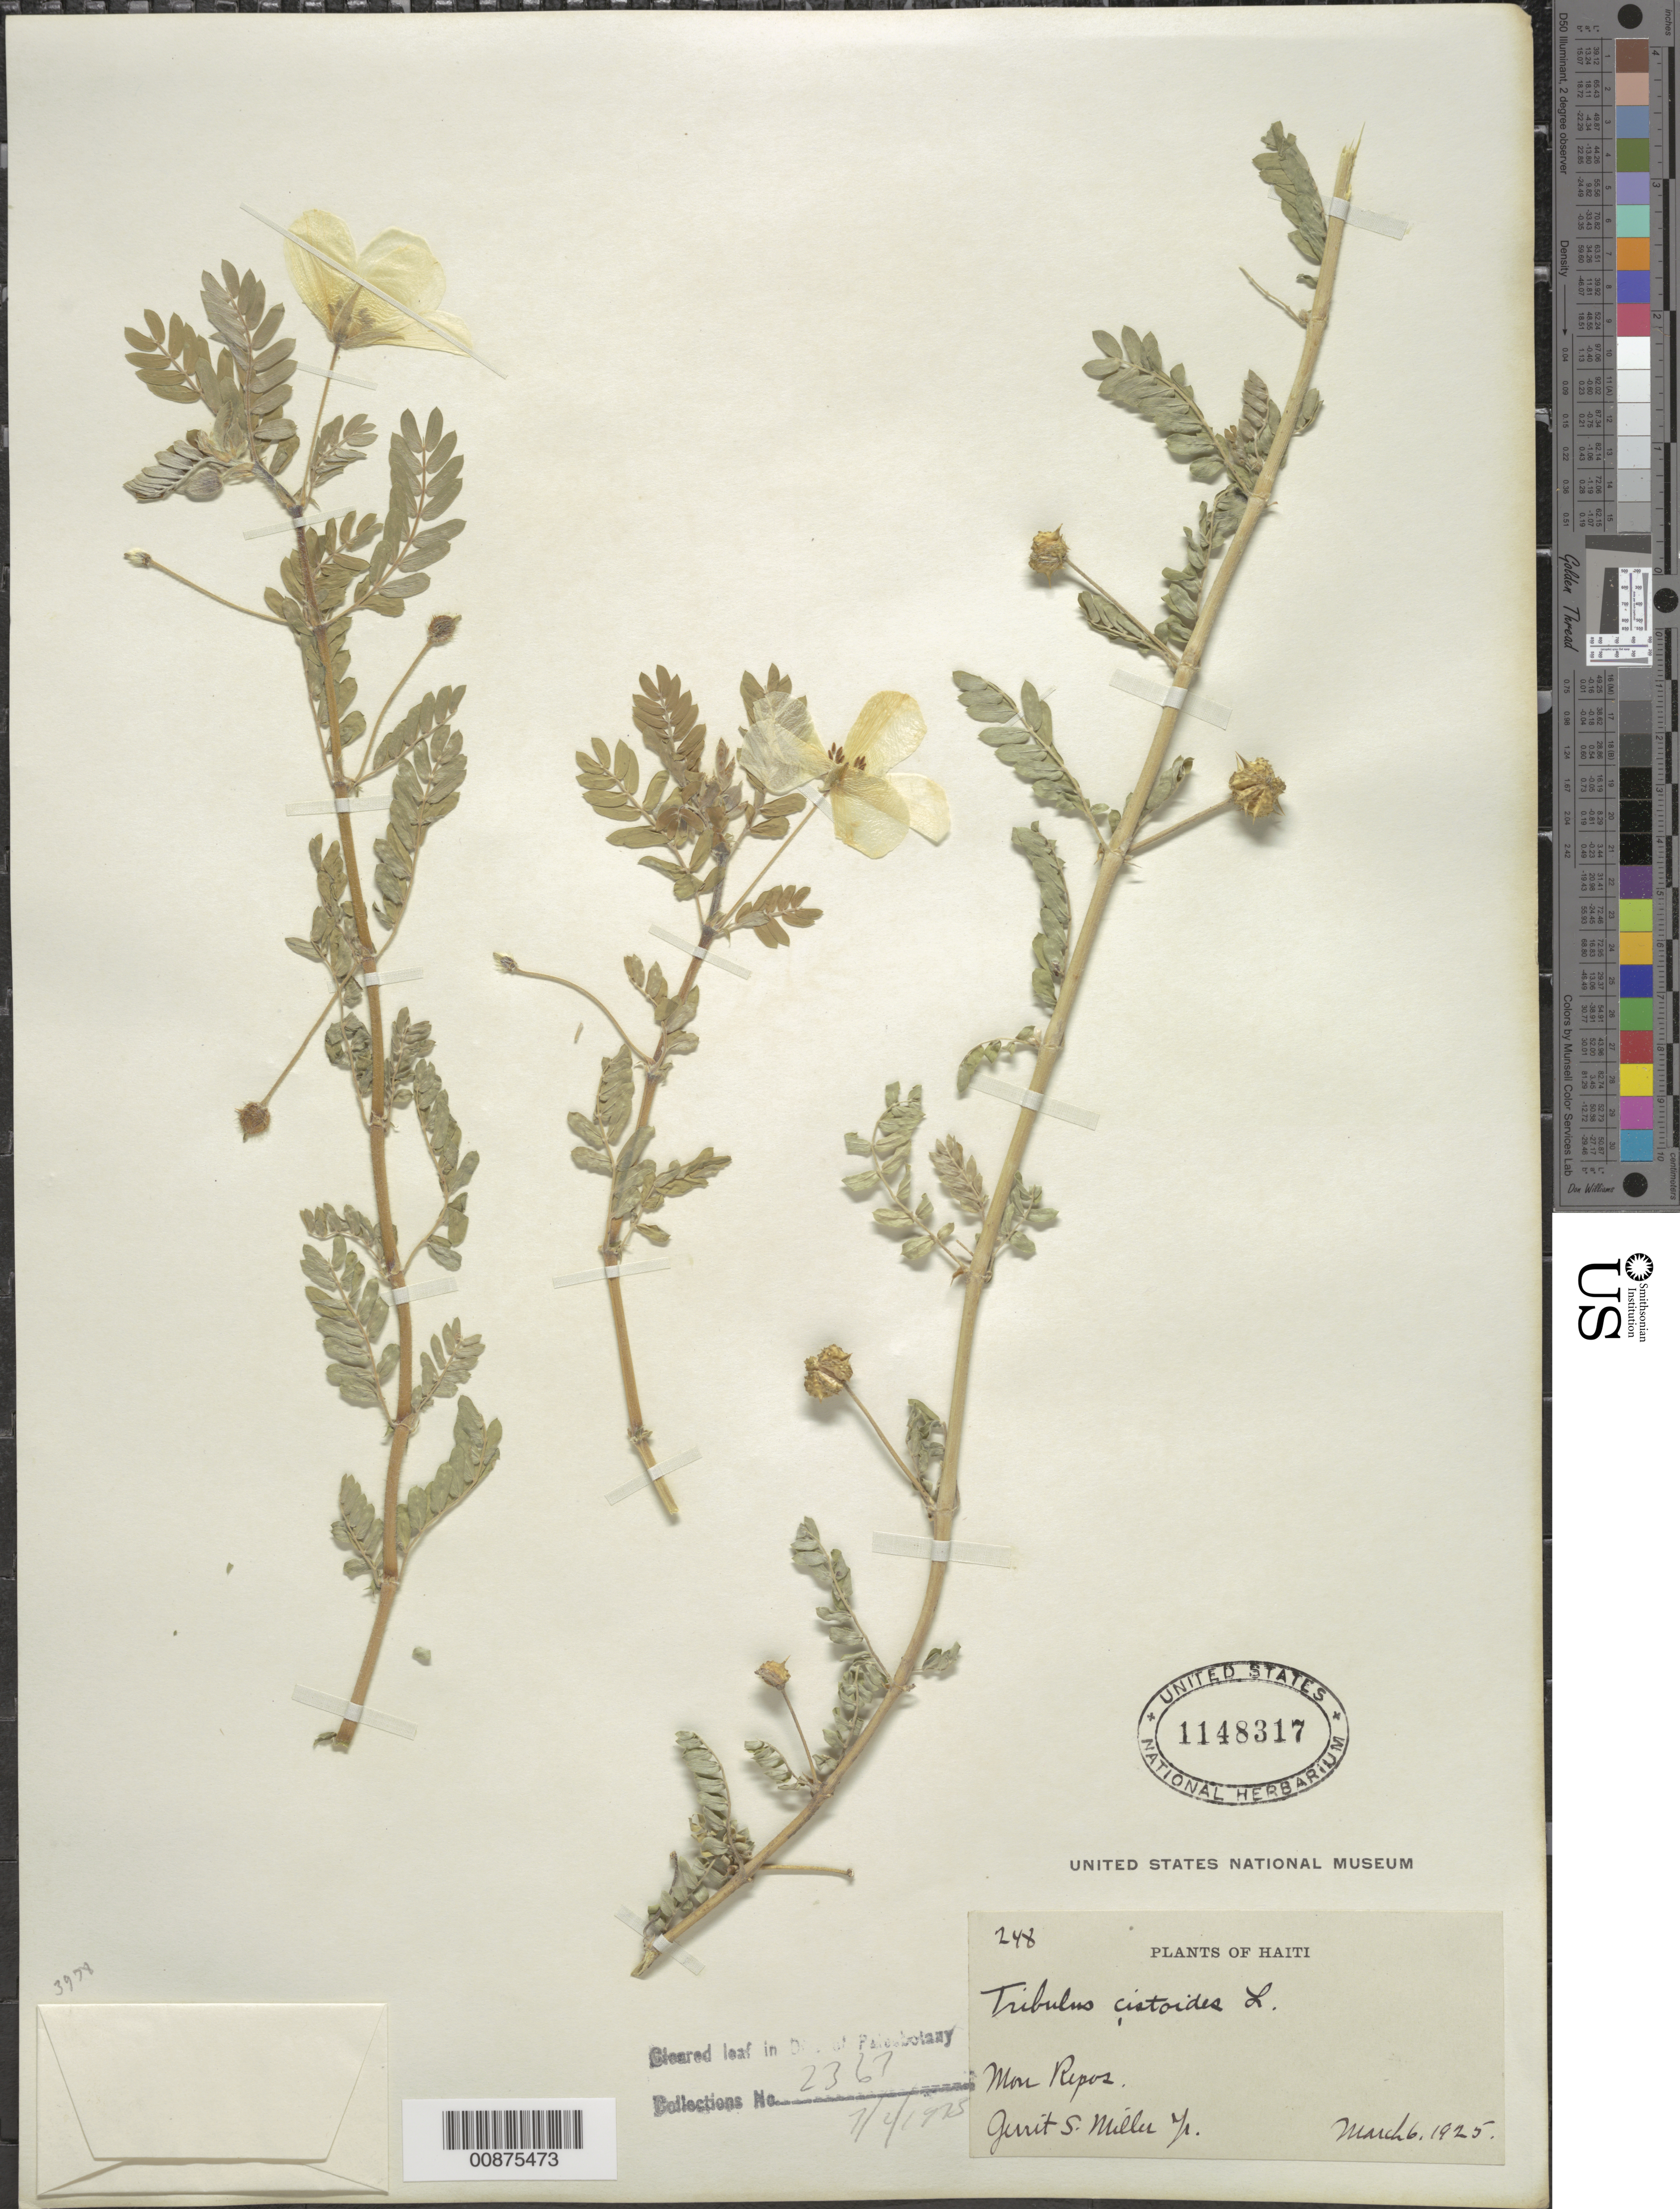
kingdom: Plantae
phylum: Tracheophyta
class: Magnoliopsida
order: Zygophyllales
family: Zygophyllaceae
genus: Tribulus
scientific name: Tribulus cistoides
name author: L.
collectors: G. S. Miller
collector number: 248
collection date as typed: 06 Mar 1925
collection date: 1925-03-06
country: Haiti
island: Hispaniola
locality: Mon Repos.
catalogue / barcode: US 1148317